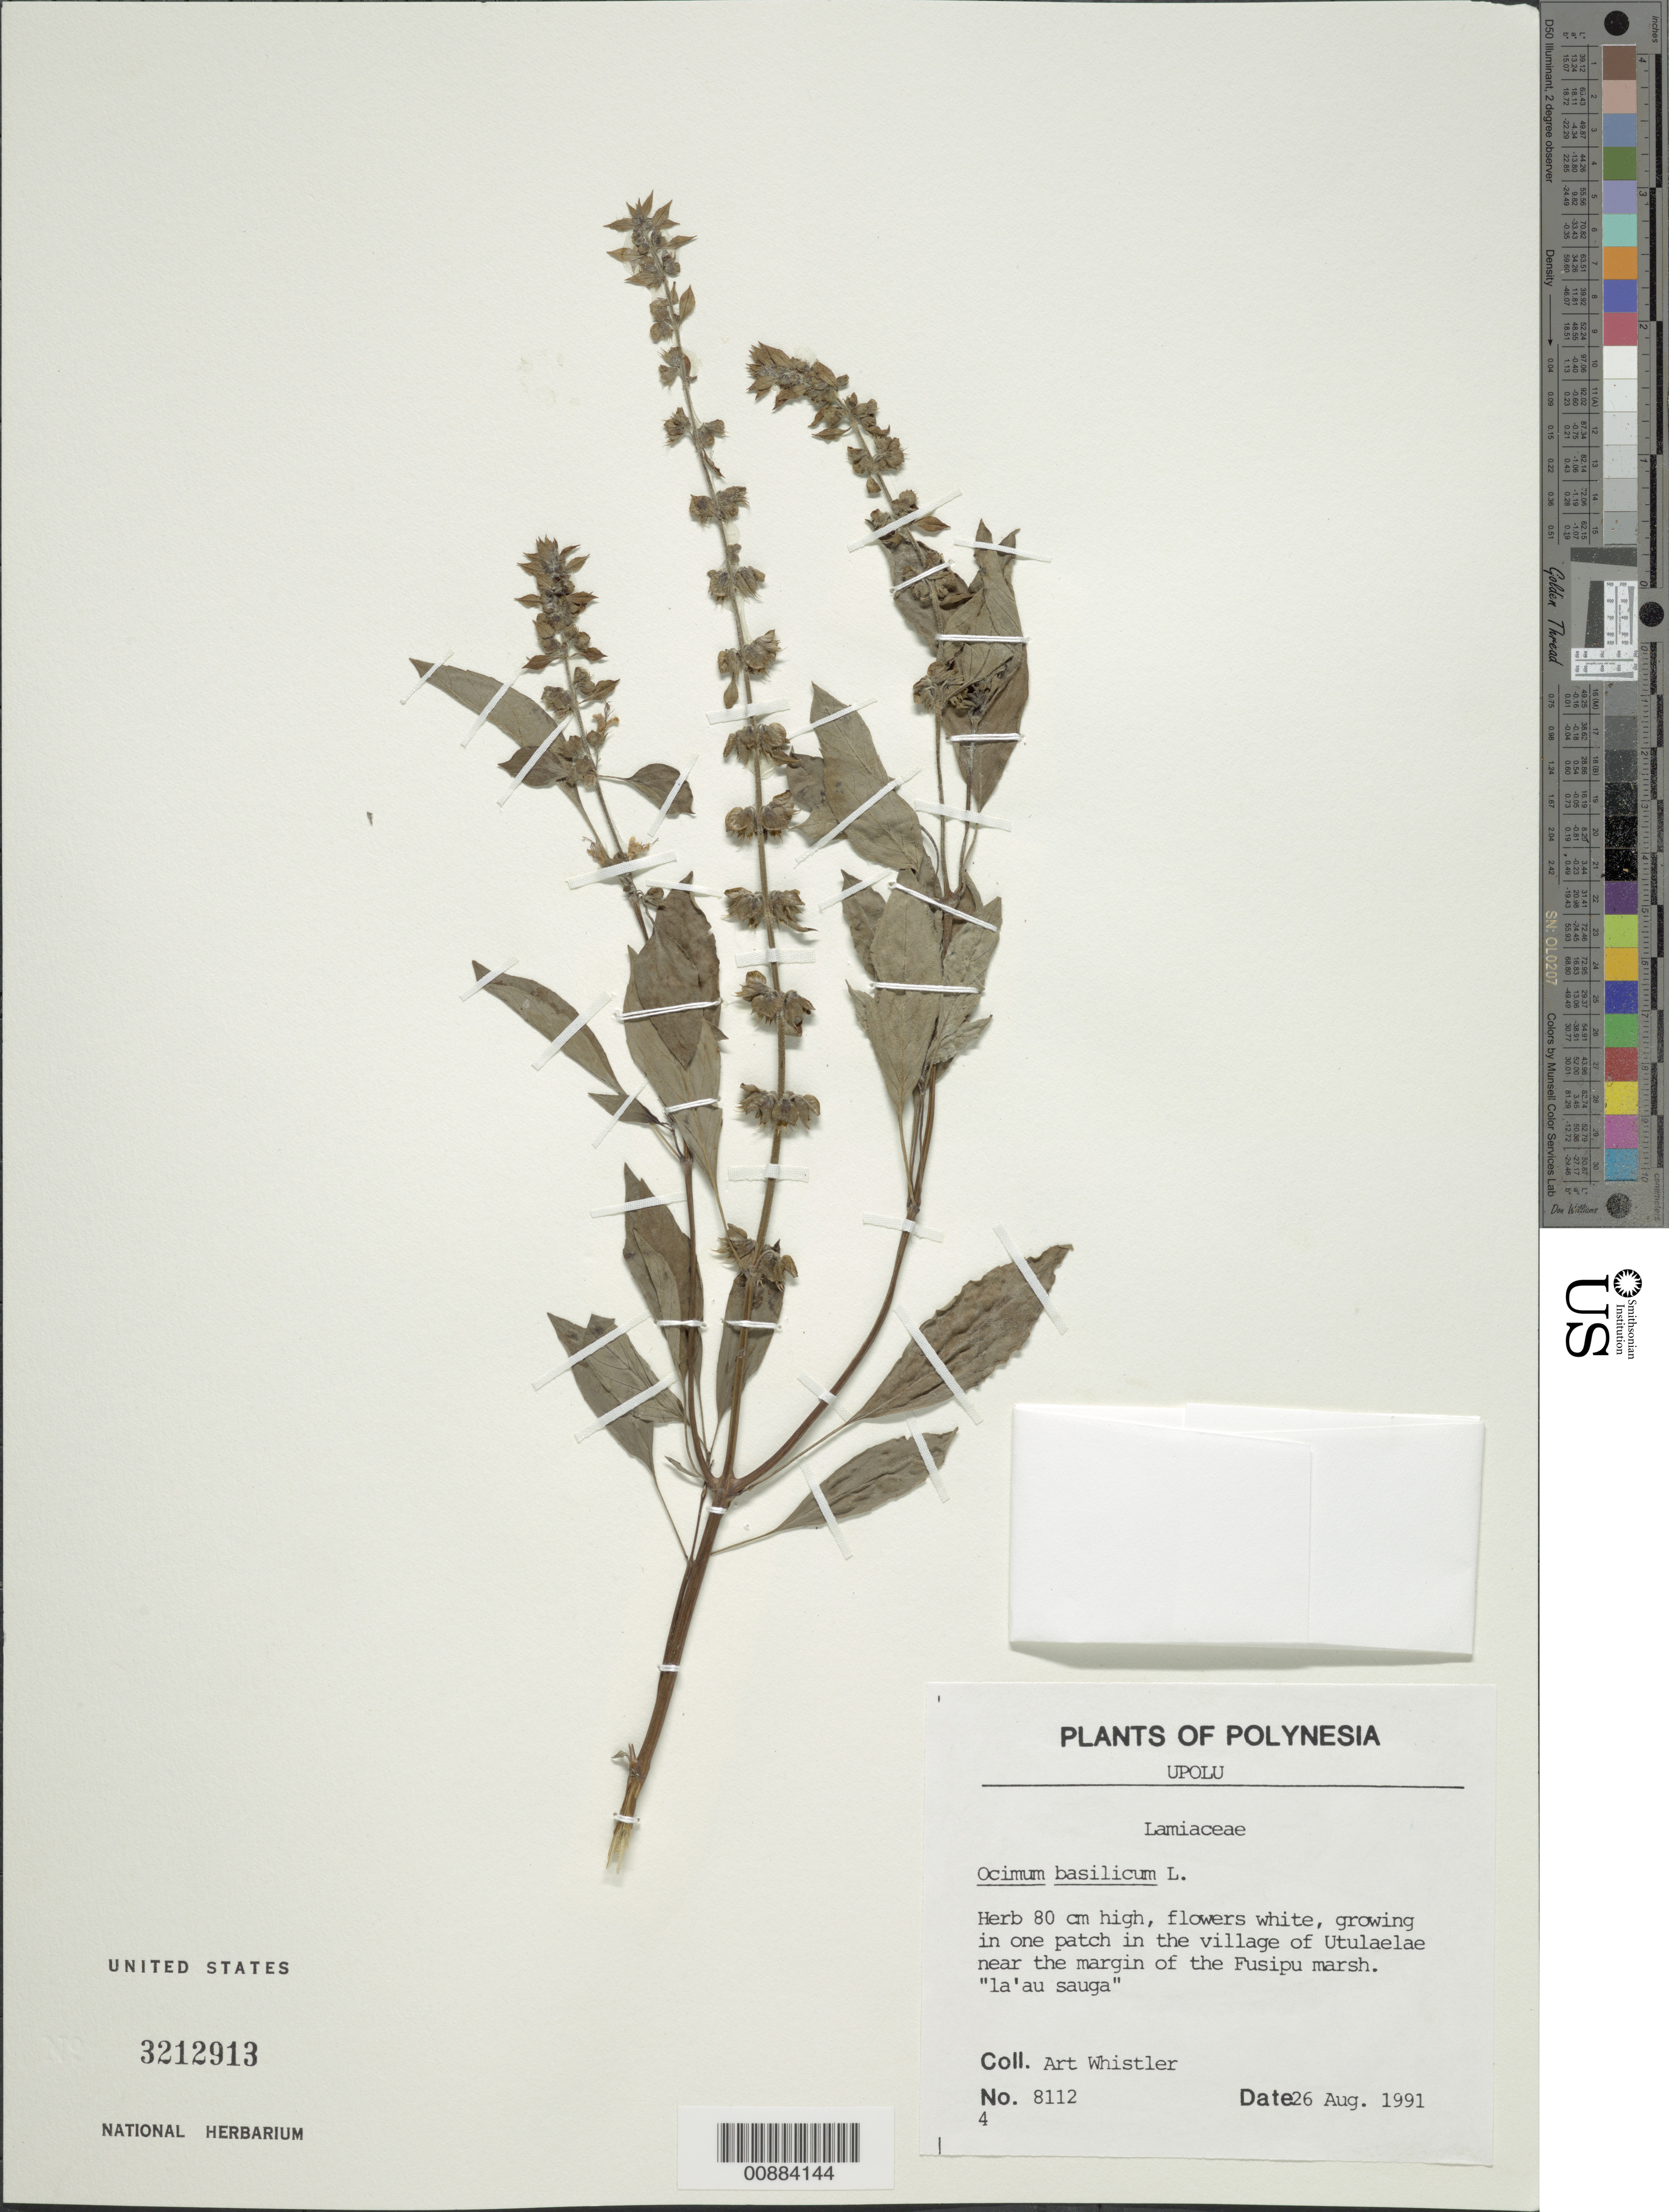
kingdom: Plantae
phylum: Tracheophyta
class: Magnoliopsida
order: Lamiales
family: Lamiaceae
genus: Ocimum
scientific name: Ocimum basilicum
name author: L.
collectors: A. Whistler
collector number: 8112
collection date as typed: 26 Aug 1991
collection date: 1991-08-26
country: Samoa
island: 'Upolu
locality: Laminaceae, Utulaelae village near margin of Fuisipu marsh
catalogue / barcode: US 3212913